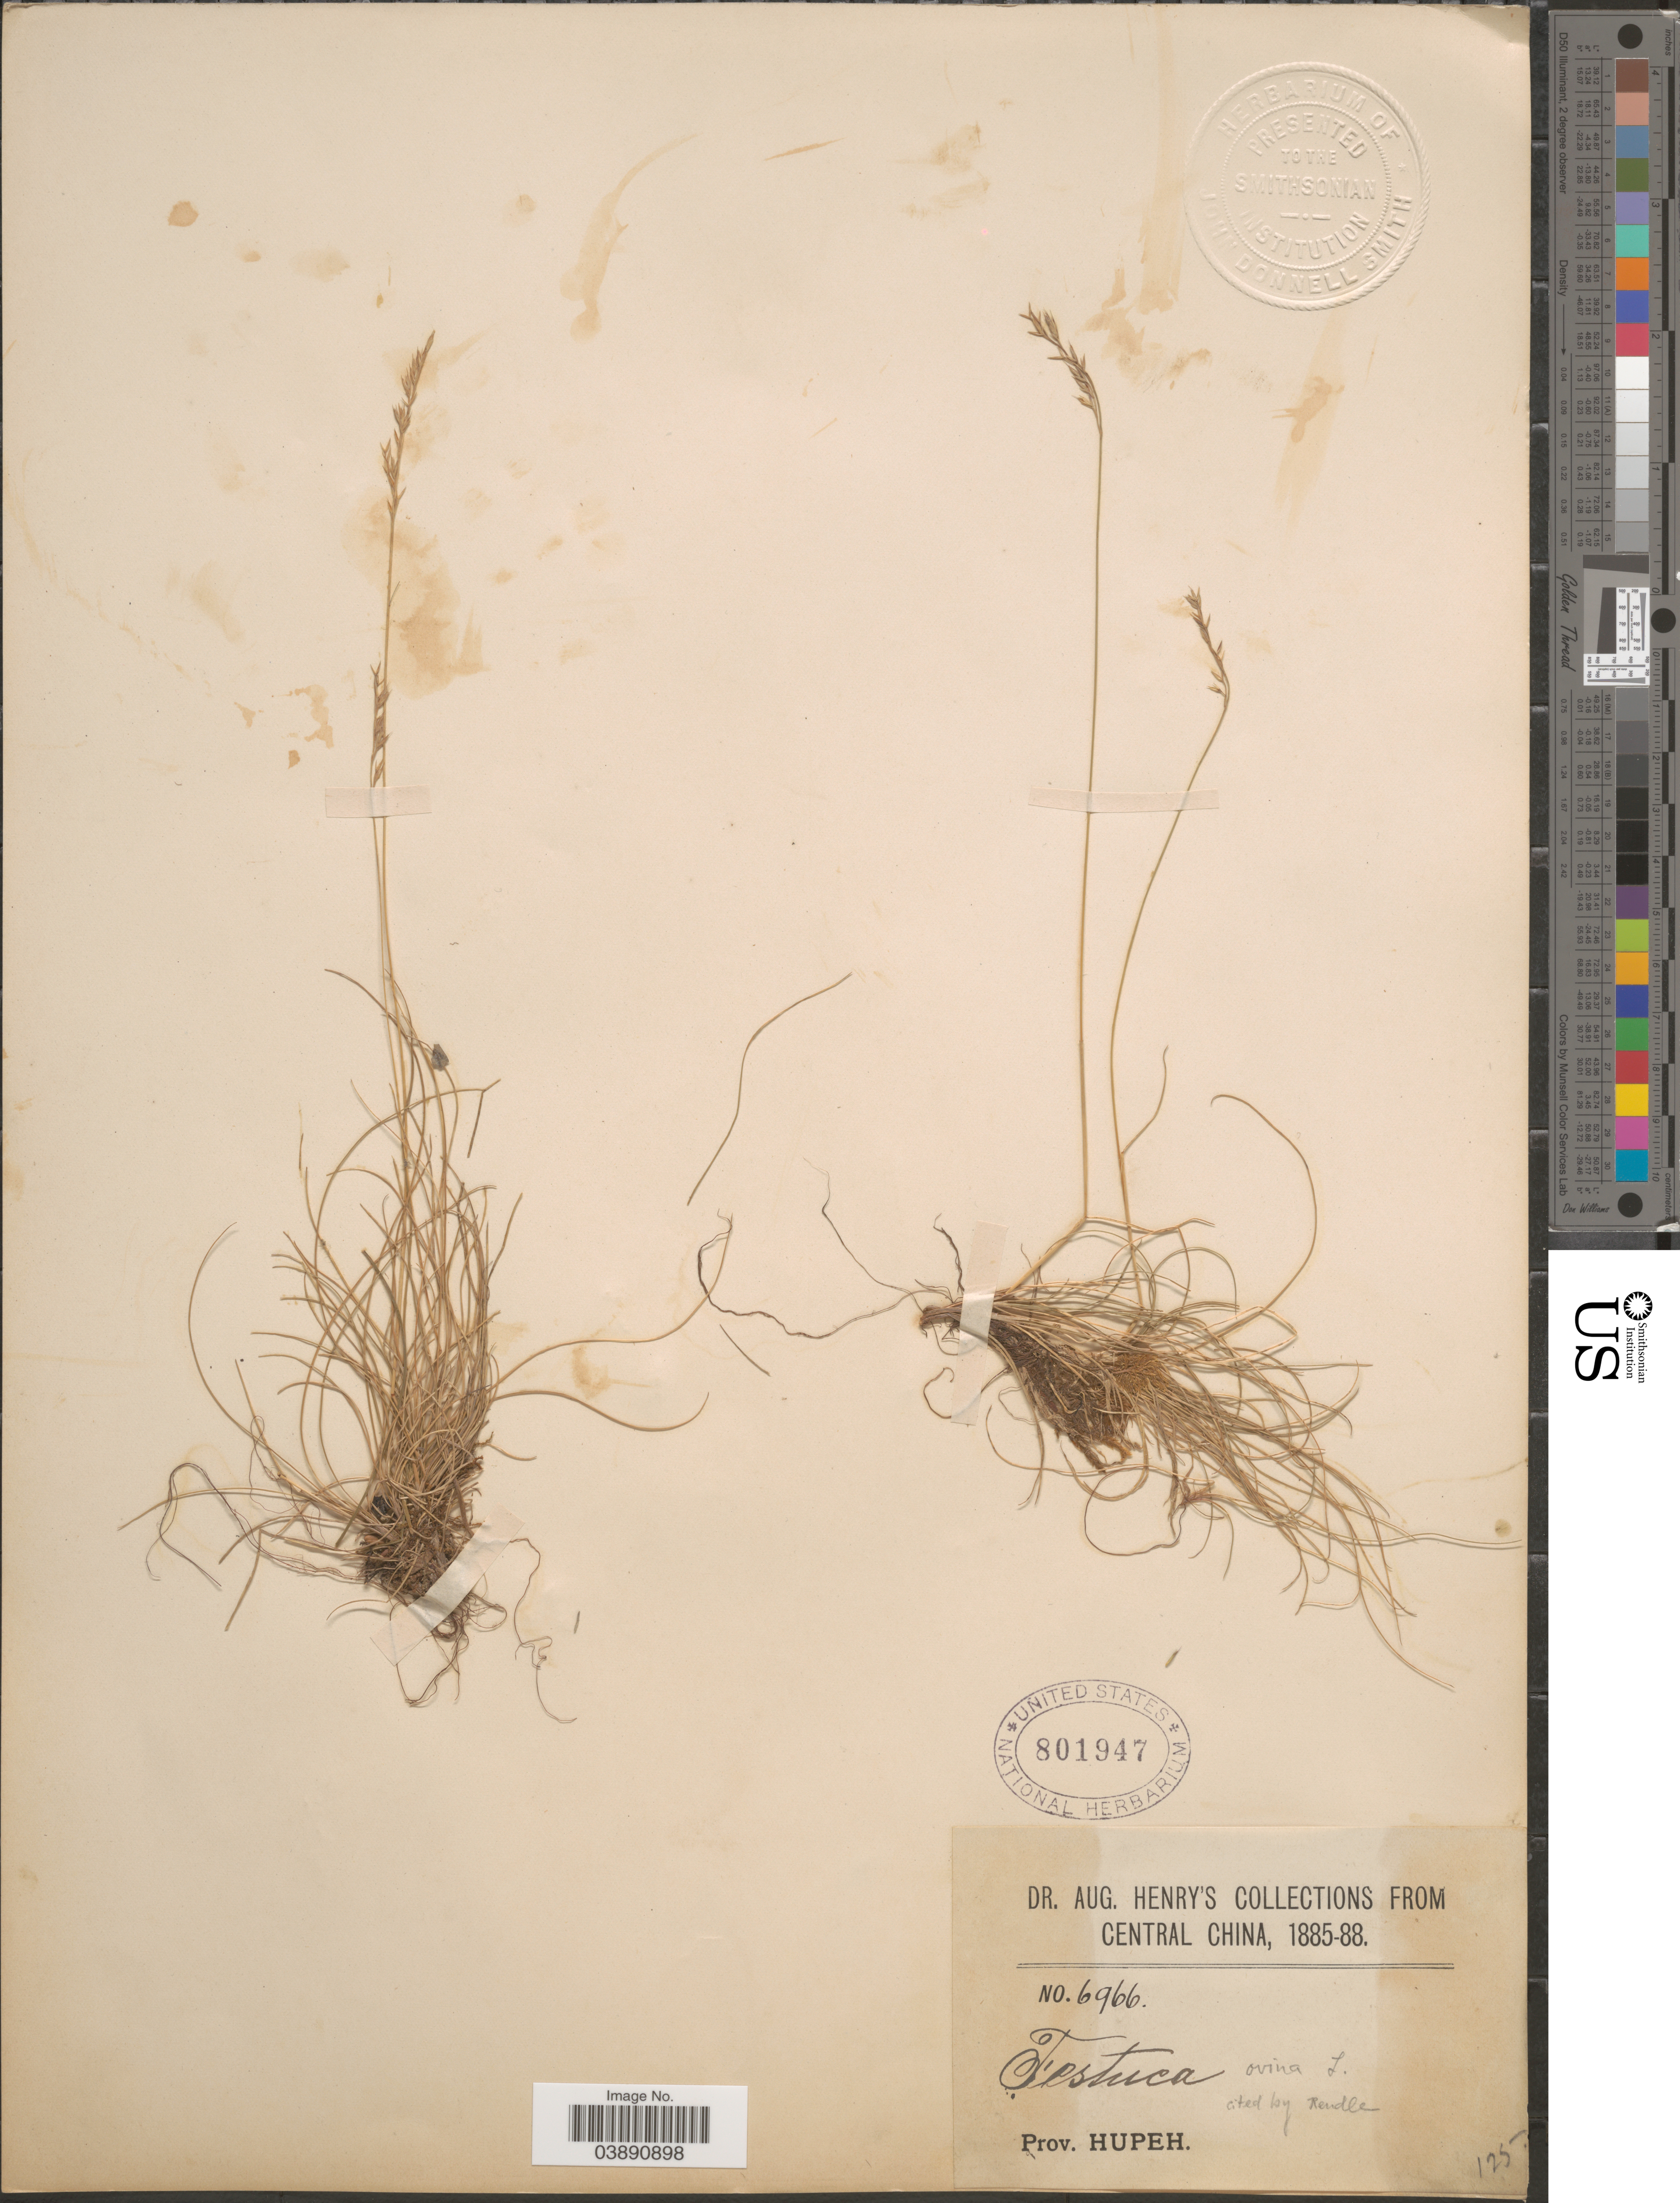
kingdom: Plantae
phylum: Tracheophyta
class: Liliopsida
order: Poales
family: Poaceae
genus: Festuca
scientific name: Festuca ovina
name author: L.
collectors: A. Henry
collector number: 6966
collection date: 1885/1888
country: China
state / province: Hubei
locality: Central China. Prov. Hupeh.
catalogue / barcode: US 801947